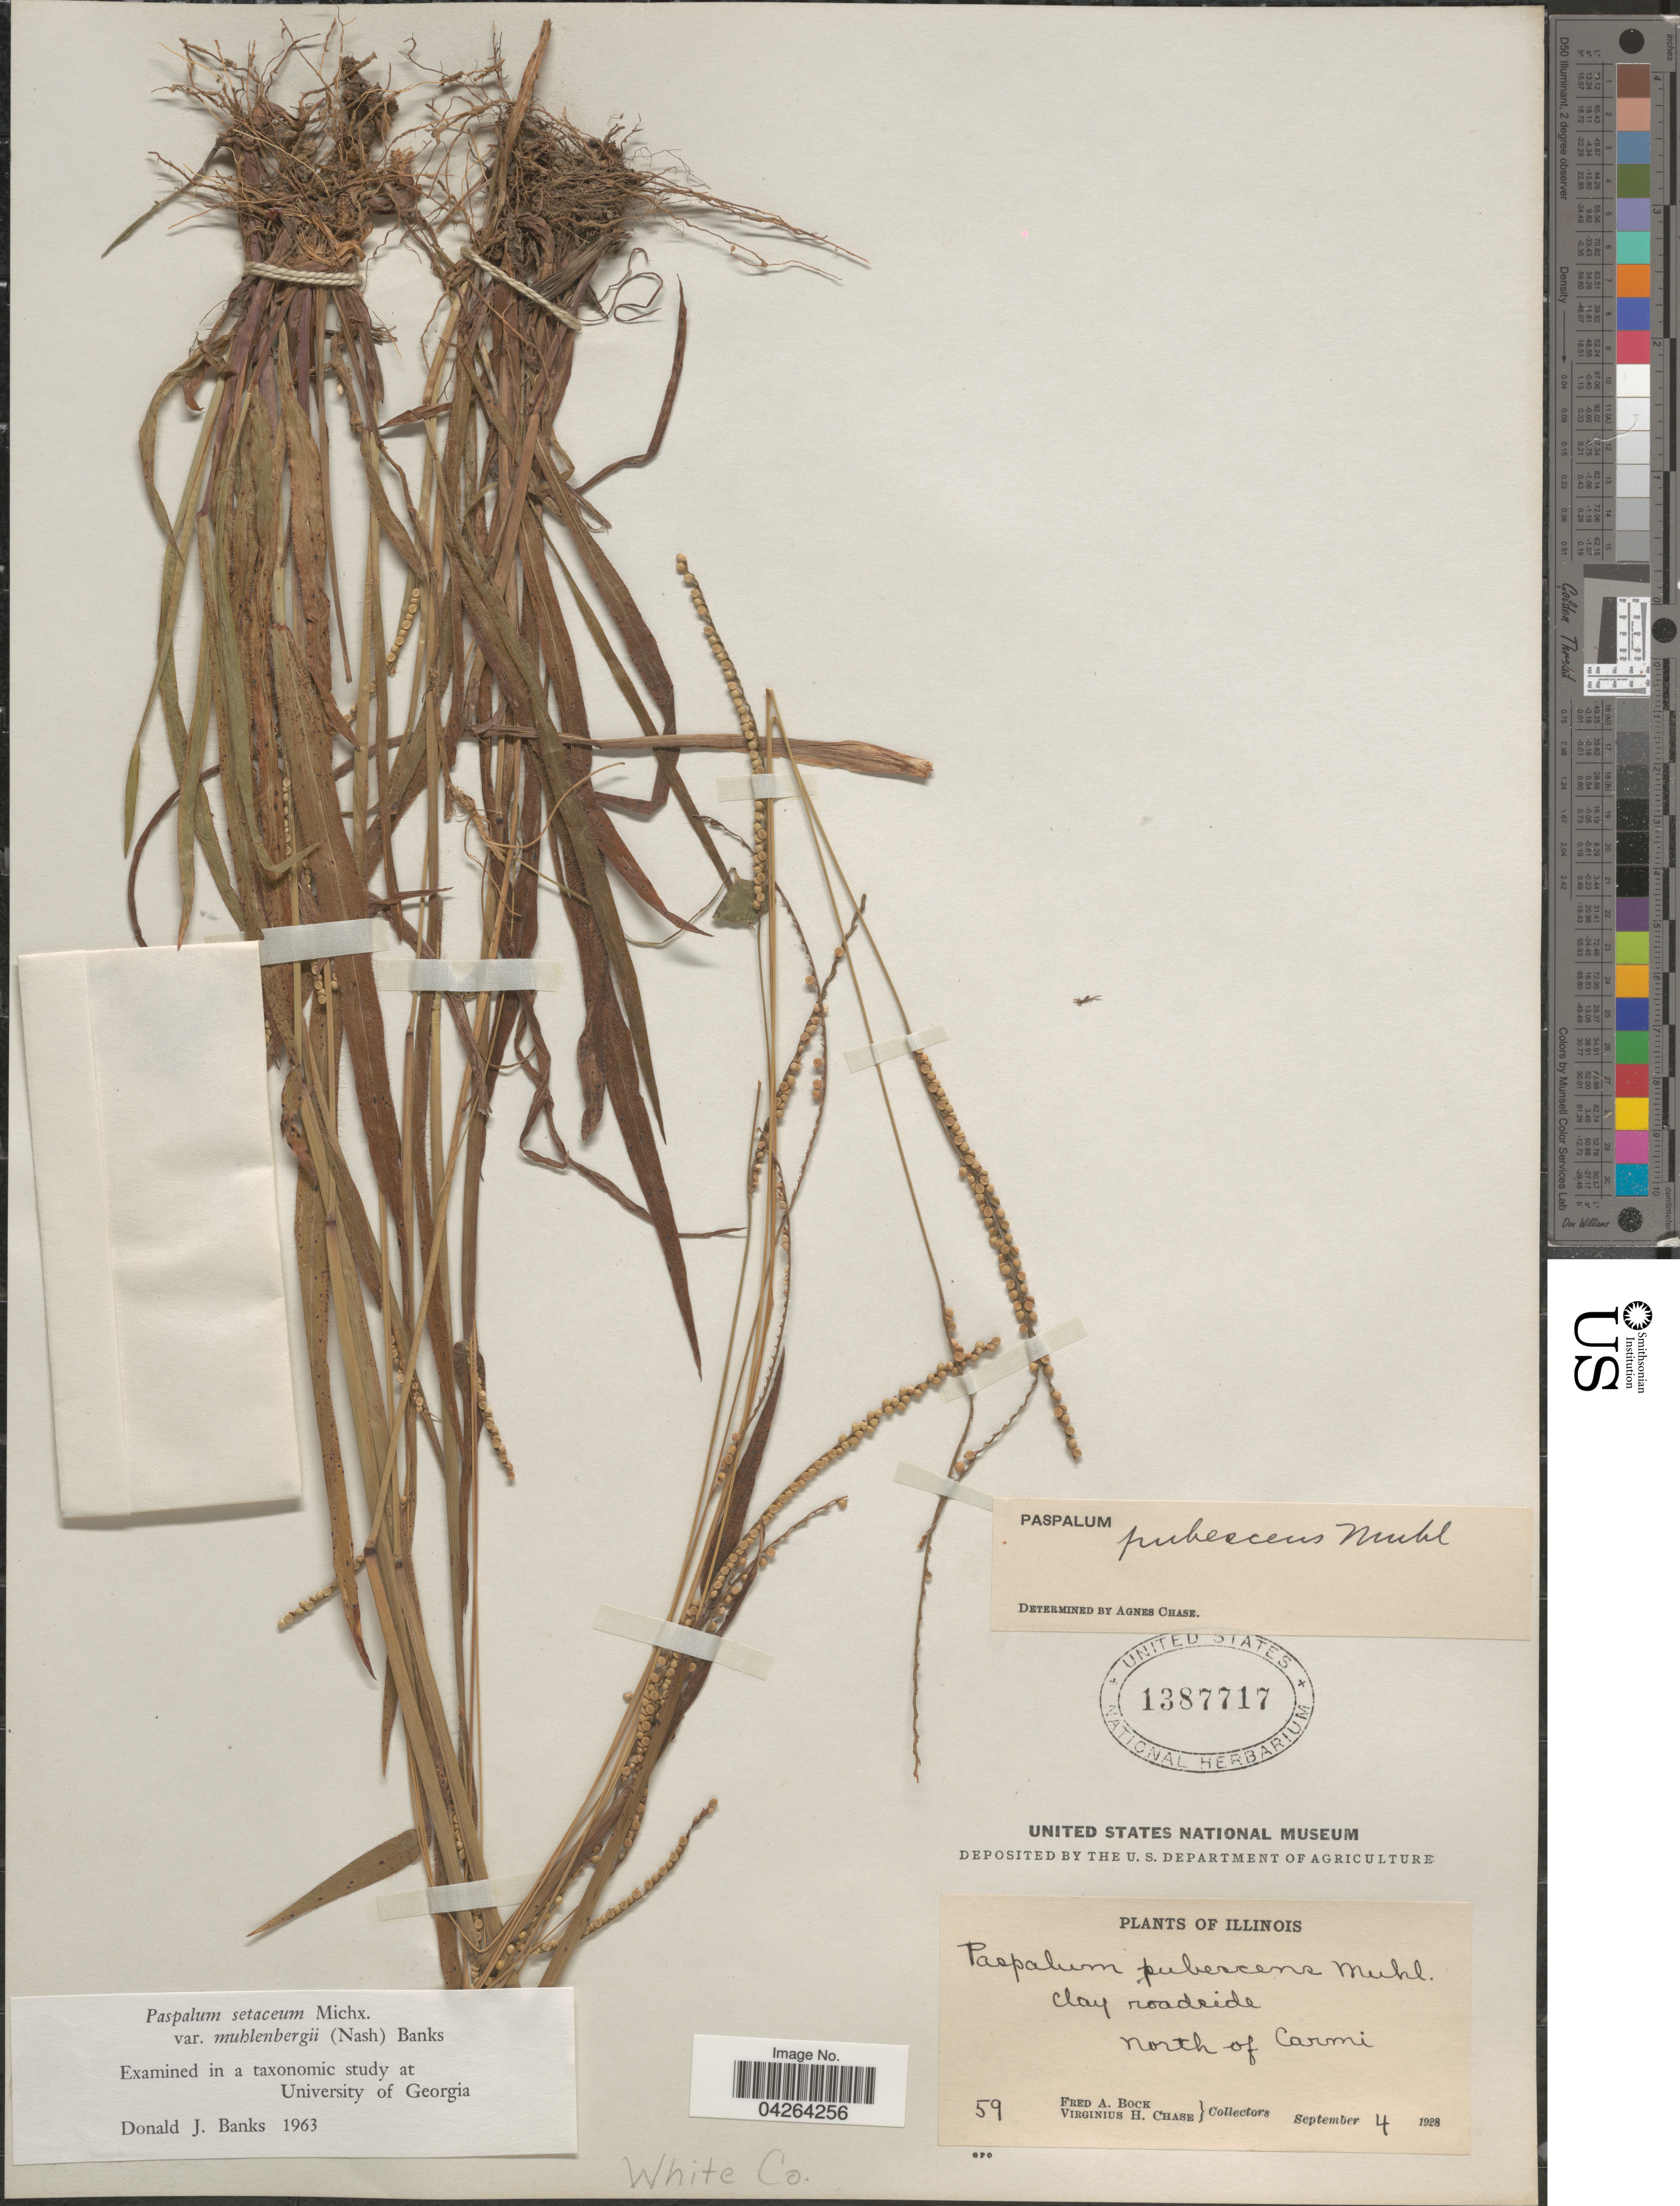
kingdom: Plantae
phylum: Tracheophyta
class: Liliopsida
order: Poales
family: Poaceae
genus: Paspalum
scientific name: Paspalum setaceum var. muhlenbergii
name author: (Nash) D.J. Banks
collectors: F. Bock & V. H. Chase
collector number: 59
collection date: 1928-09-04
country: United States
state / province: Illinois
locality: Clay roadside. North of Carmi.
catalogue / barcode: US 1387717